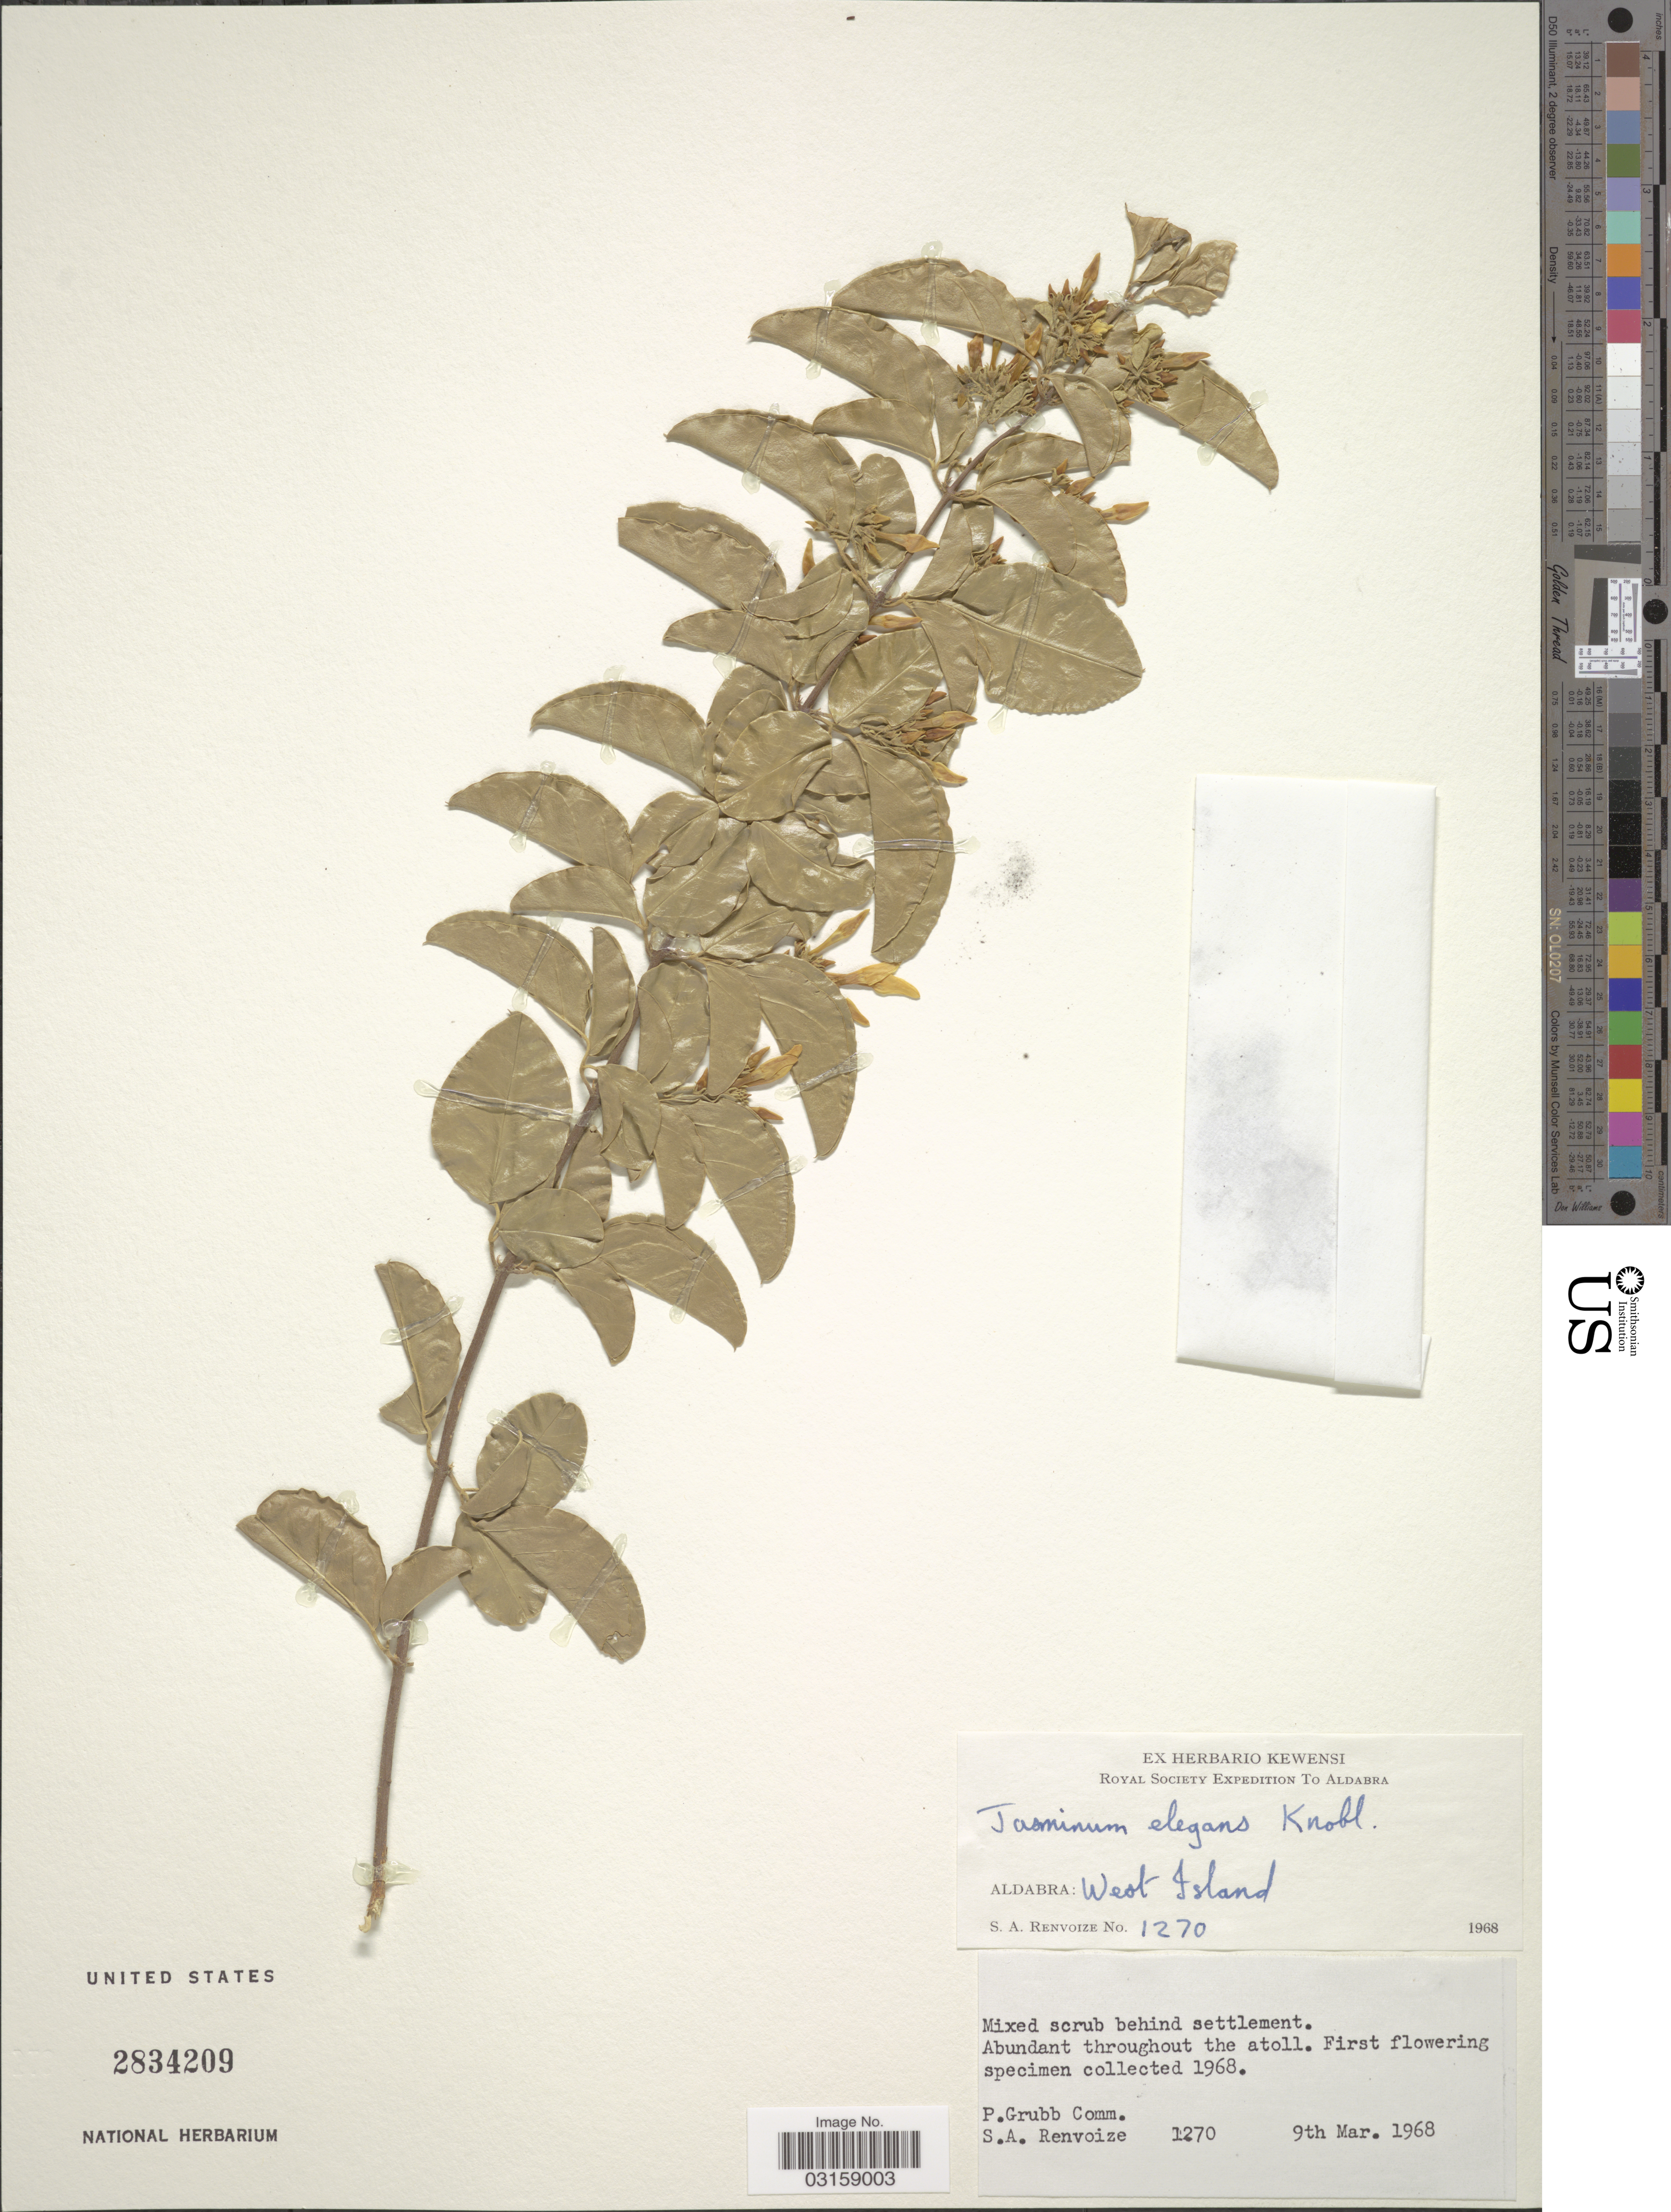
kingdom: Plantae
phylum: Tracheophyta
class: Magnoliopsida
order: Lamiales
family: Oleaceae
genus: Jasminum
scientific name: Jasminum elegans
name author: Knobl.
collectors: S. A. Renvoize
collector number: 1270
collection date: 1968-03-09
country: Seychelles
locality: Aldrabra: West Island. Mixed scrub behind settlement.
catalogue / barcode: US 2834209